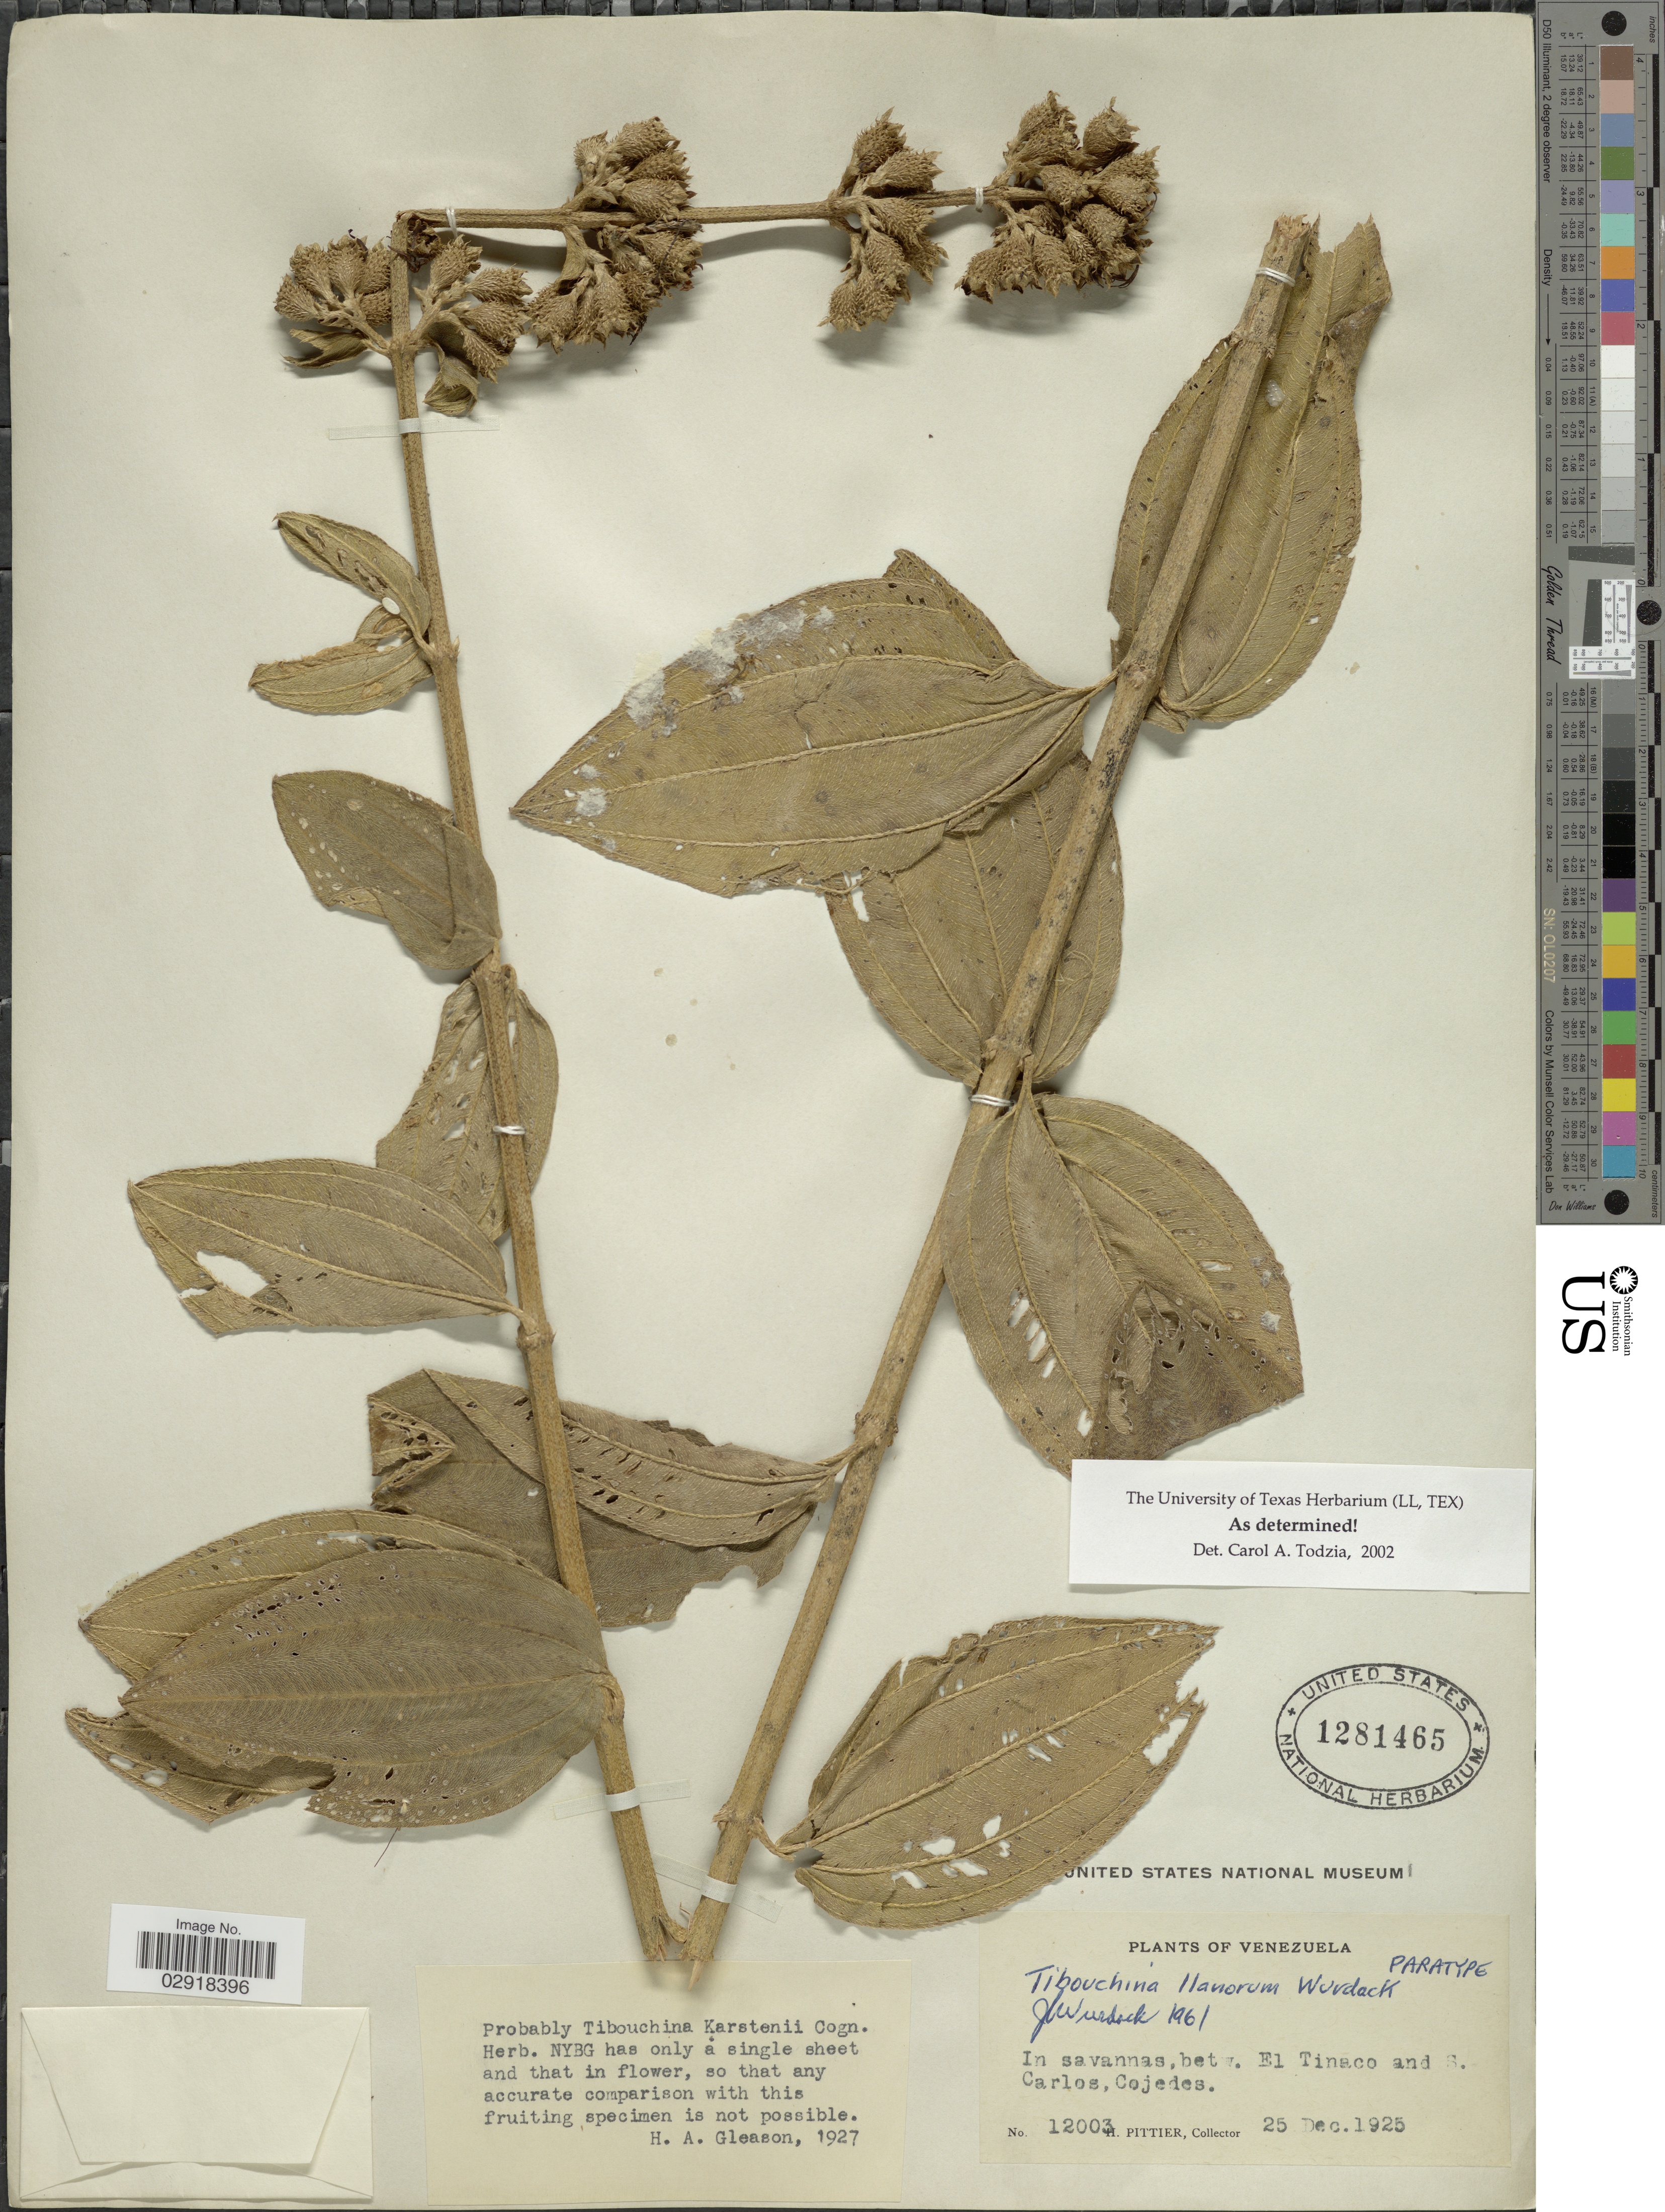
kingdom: Plantae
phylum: Tracheophyta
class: Magnoliopsida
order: Myrtales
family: Melastomataceae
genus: Tibouchina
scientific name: Tibouchina llanorum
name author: Wurdack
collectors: H. F. Pittier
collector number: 12003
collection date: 1925-12-25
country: Venezuela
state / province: Cojedes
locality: In savannas, betw. El Tinaco and S. Carlos.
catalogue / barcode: US 1281465